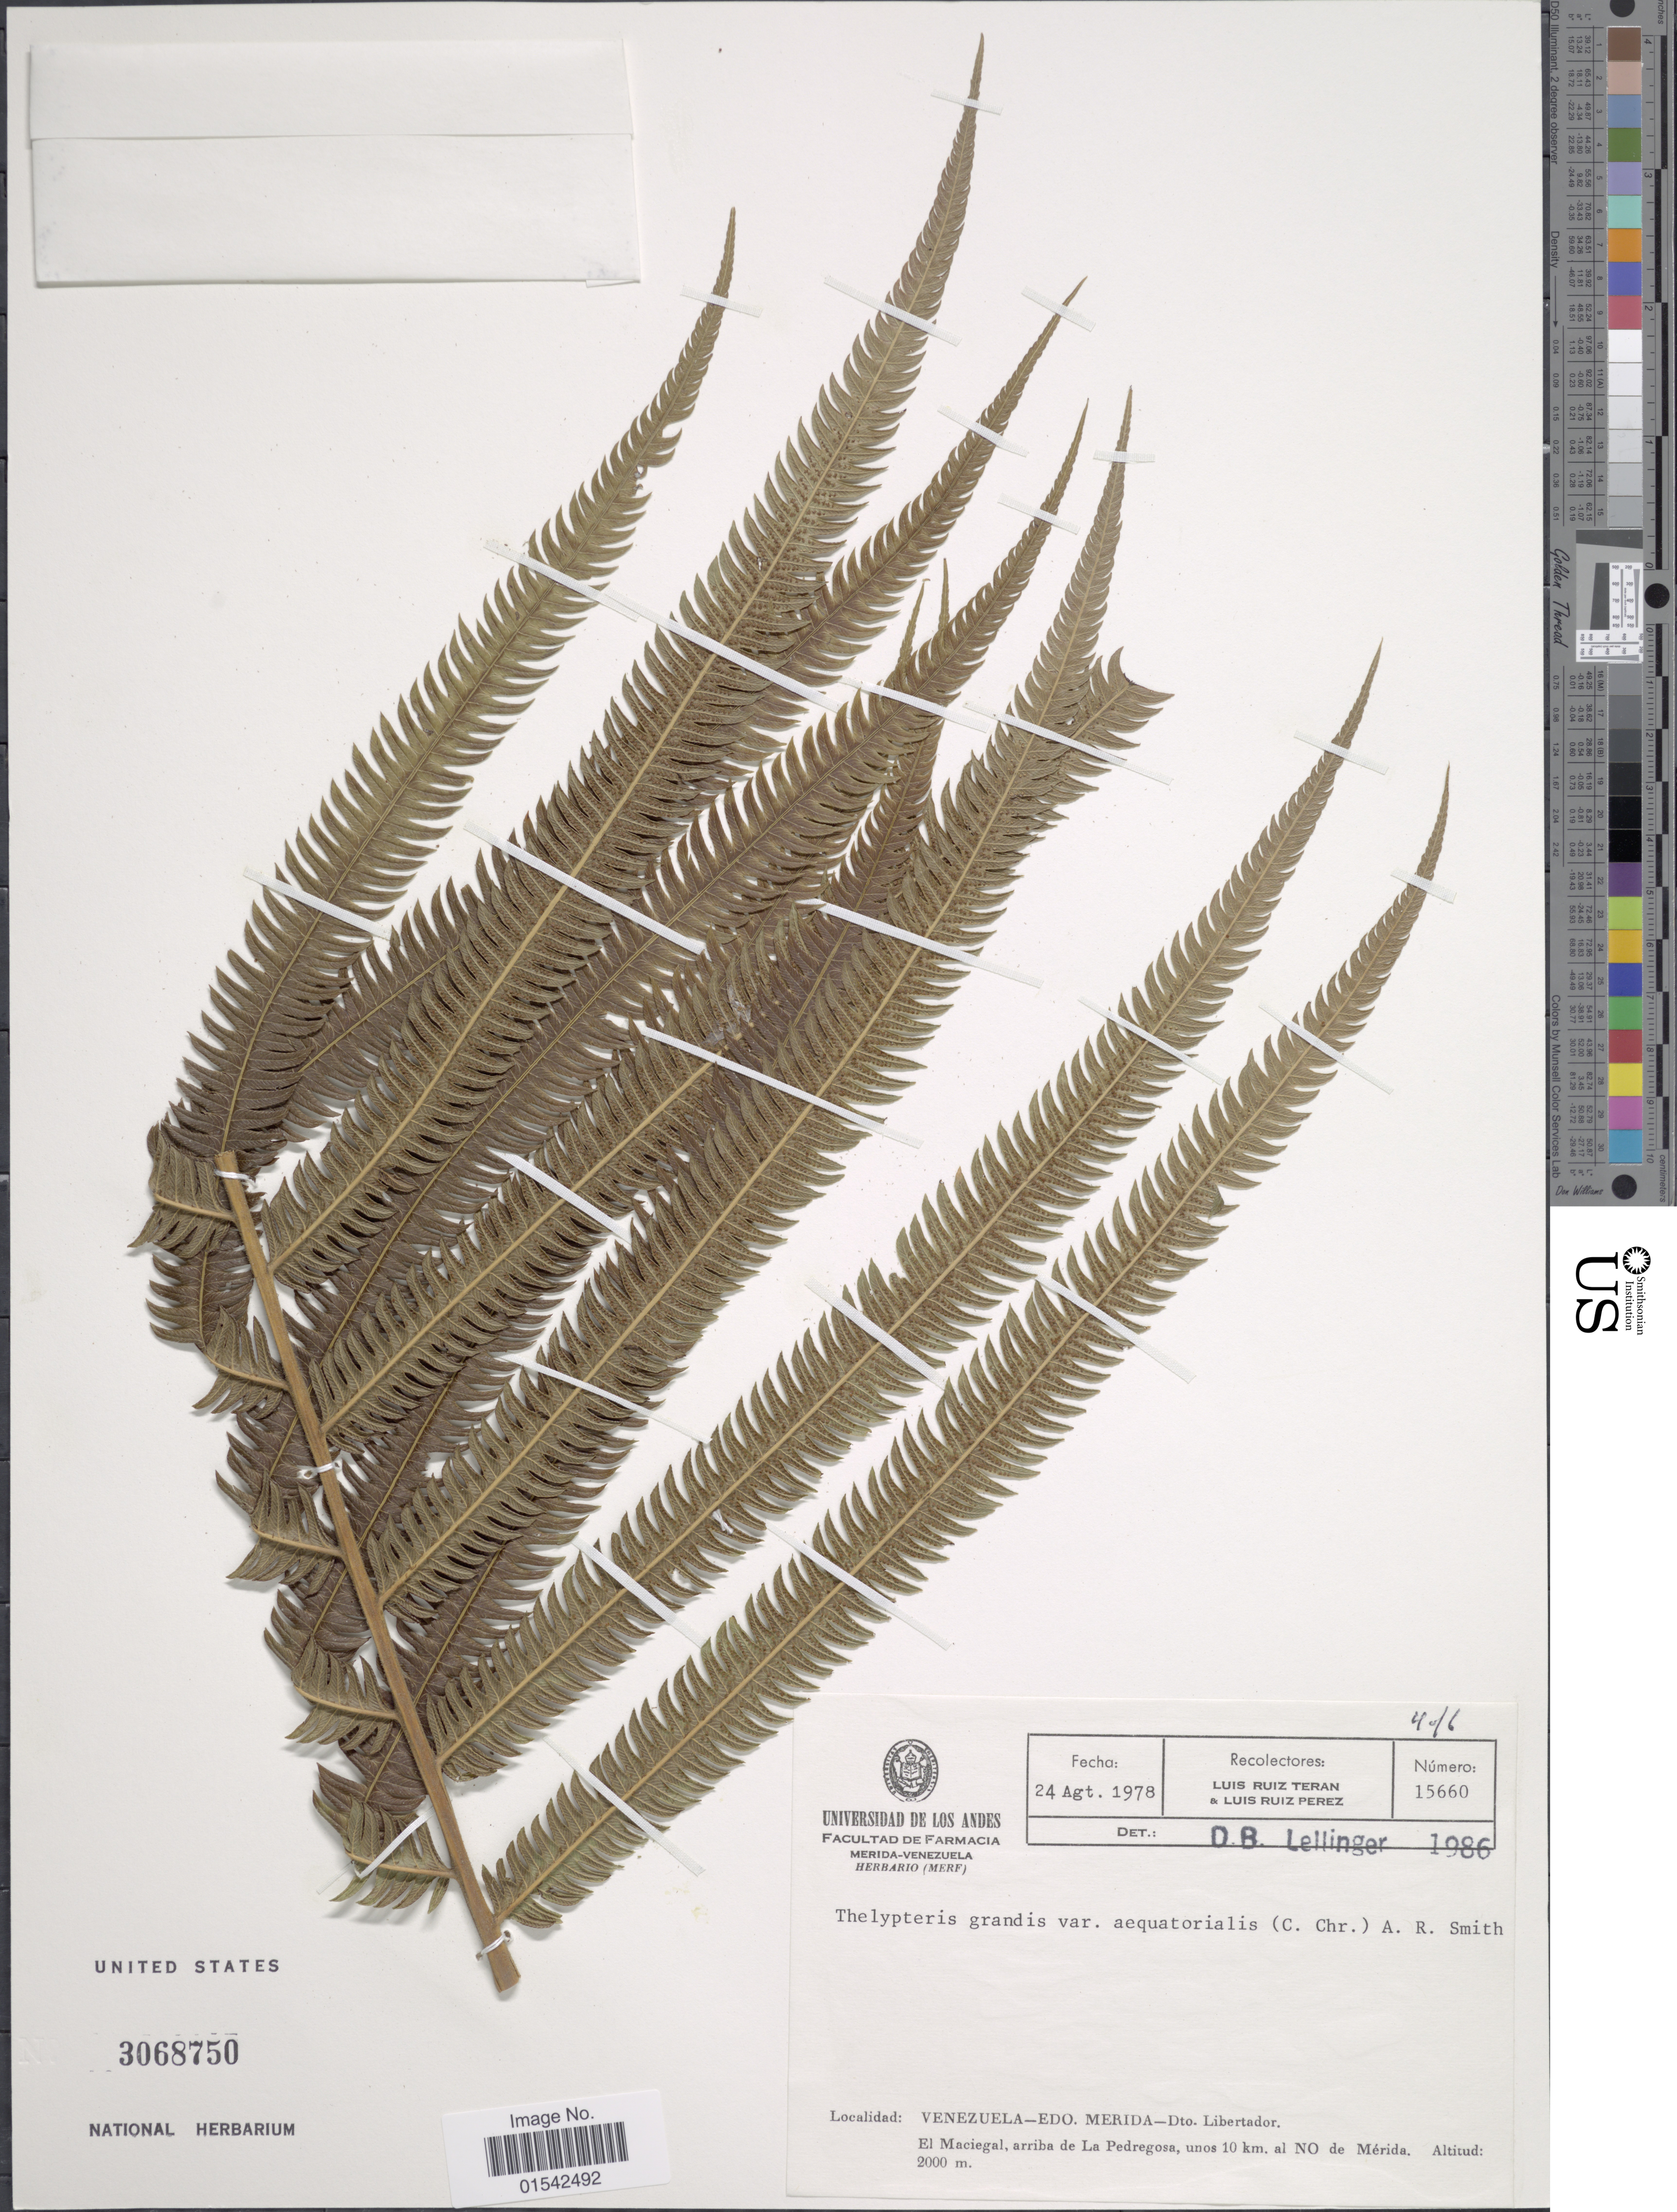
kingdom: Plantae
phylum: Tracheophyta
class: Polypodiopsida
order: Polypodiales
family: Thelypteridaceae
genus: Cyclosorus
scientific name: Cyclosorus grandis (A.R. Sm.) comb. nov., ined 2015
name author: (A.R. Sm.)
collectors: L. Teran & L. Ruiz-Perez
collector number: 15660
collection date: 1978-08-24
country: Venezuela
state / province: Mérida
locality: Dto. Libertador, El Maciegal, arriba de La Pedregosa, unos 10 km. al NO de Mérida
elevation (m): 2000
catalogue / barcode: US 3068750